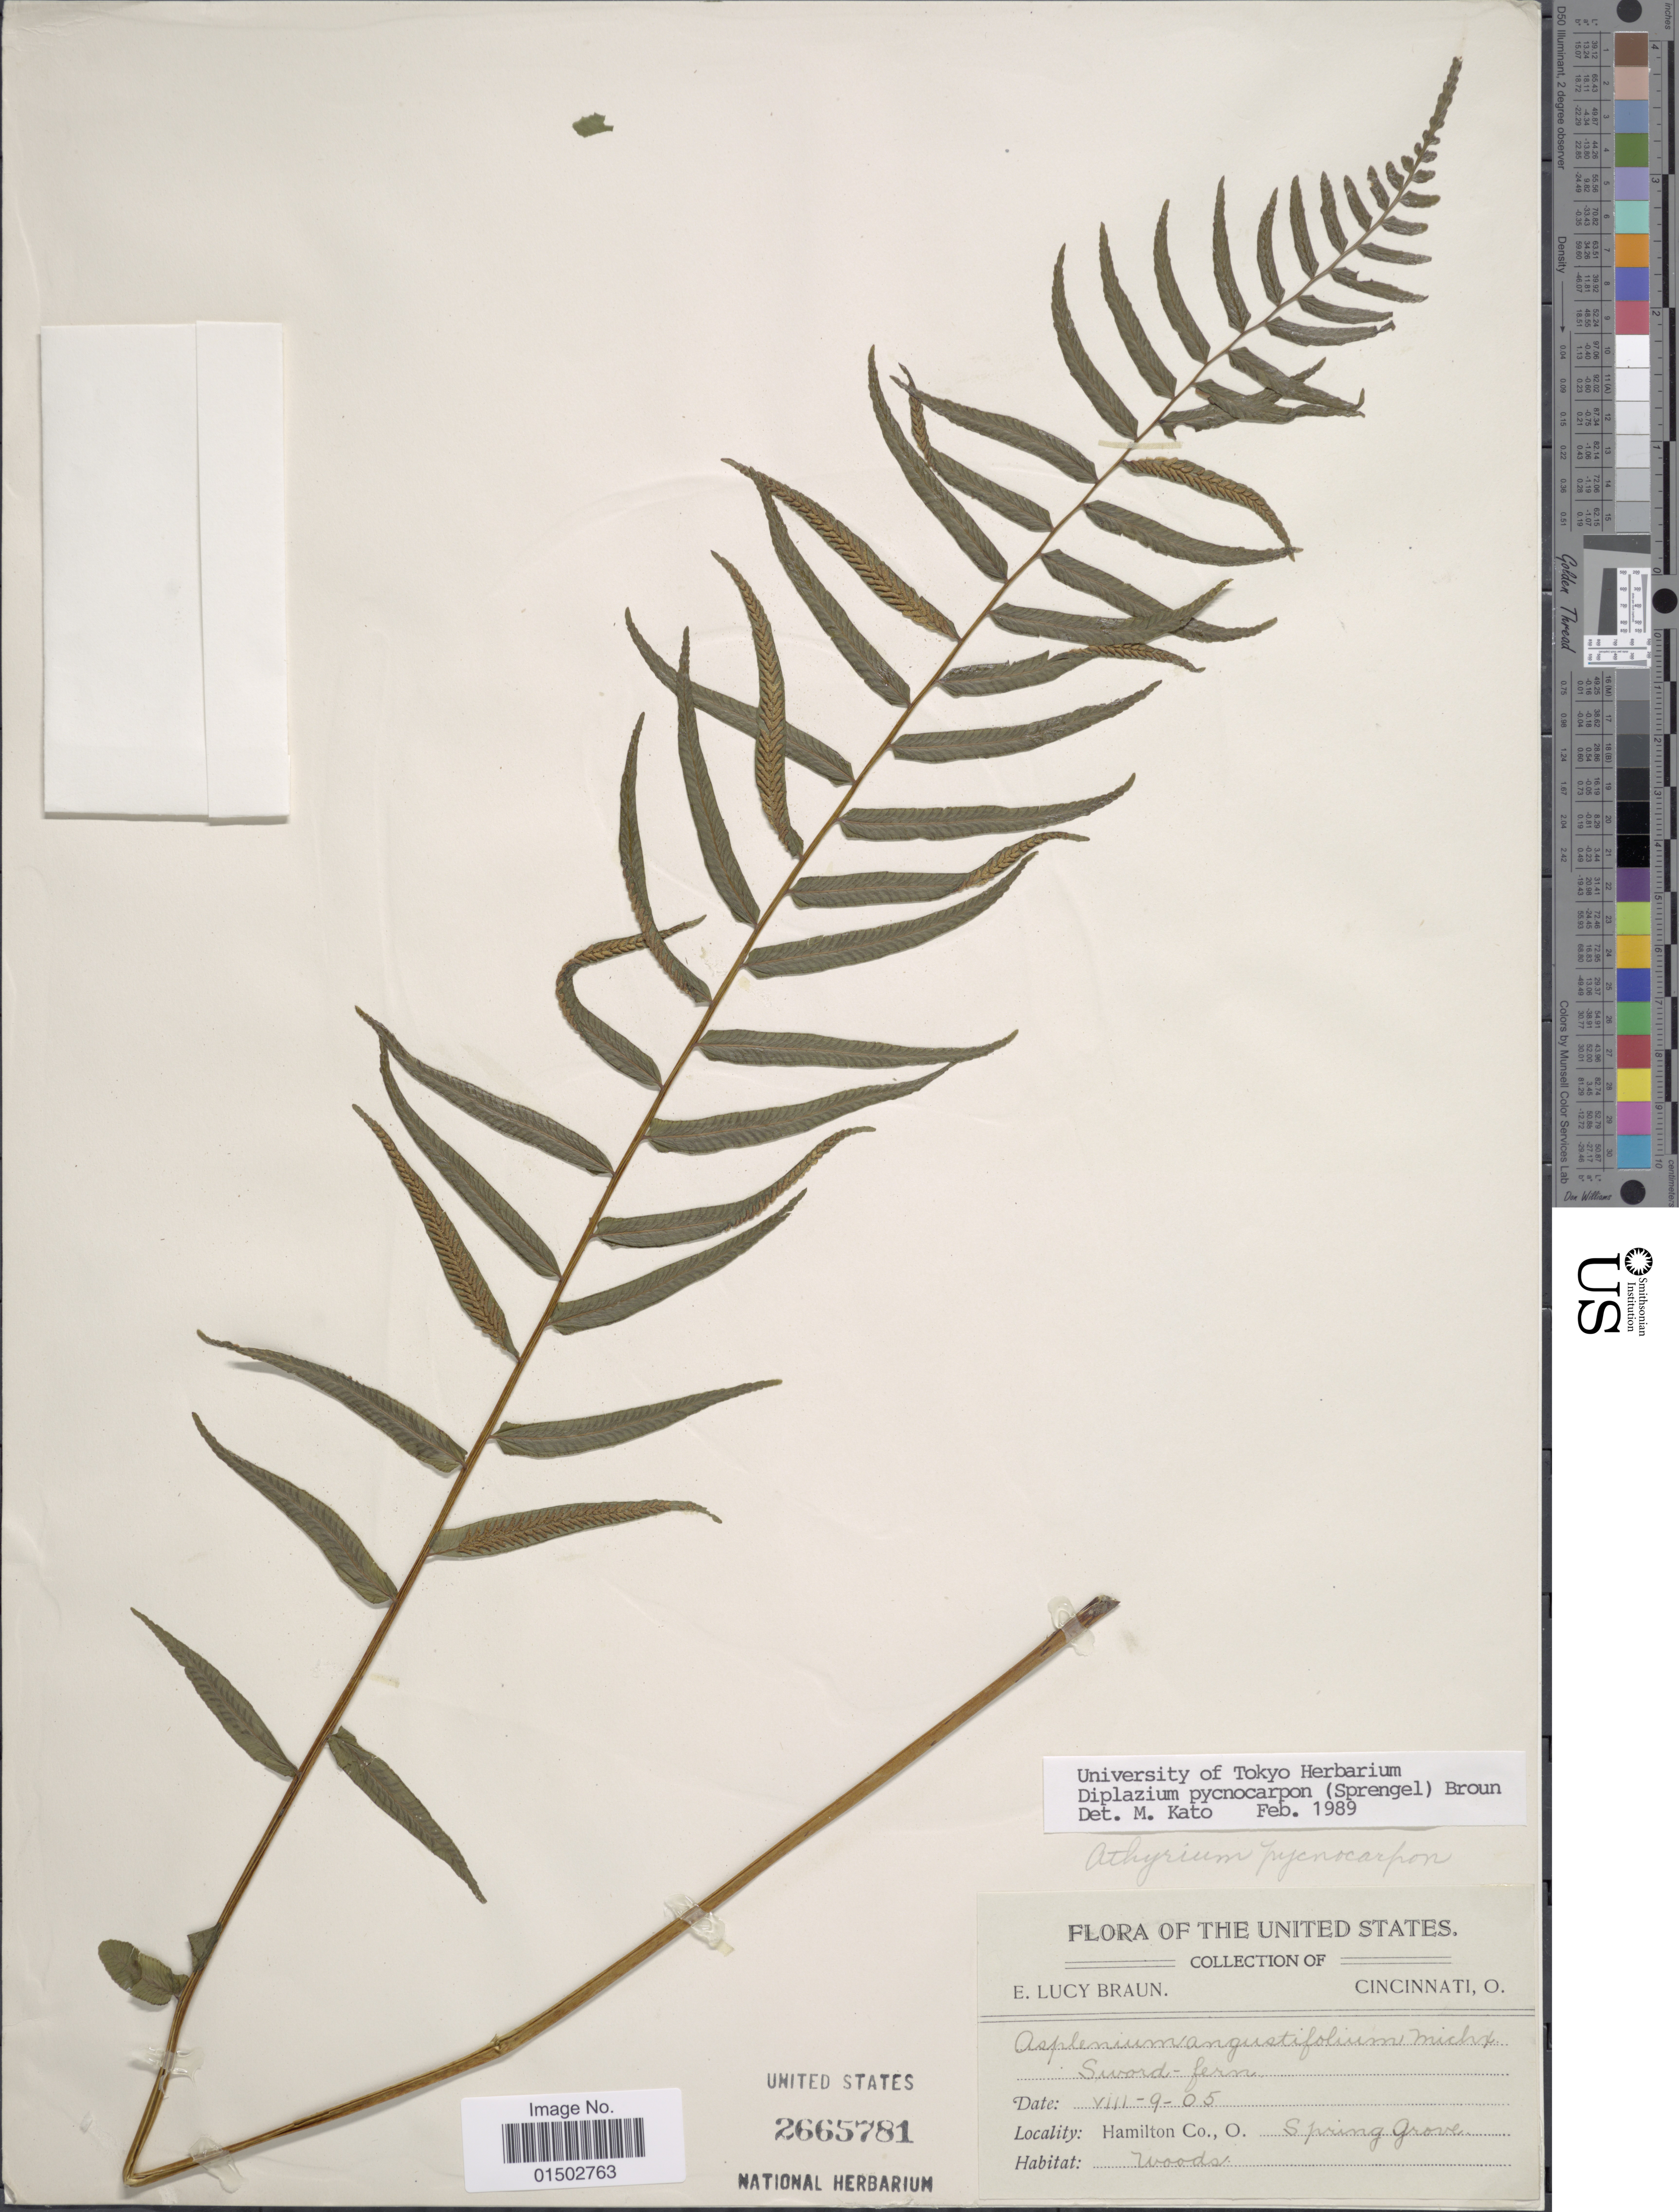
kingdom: Plantae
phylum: Tracheophyta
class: Polypodiopsida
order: Polypodiales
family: Diplaziopsidaceae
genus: Homalosorus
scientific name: Homalosorus pycnocarpos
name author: (Spreng.) Pic. Serm.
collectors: E. L. Braun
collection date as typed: Transcribed d/m/y: 9/8/5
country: United States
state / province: Ohio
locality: Hamilton Co., O., Spring Crove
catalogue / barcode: US 2665781